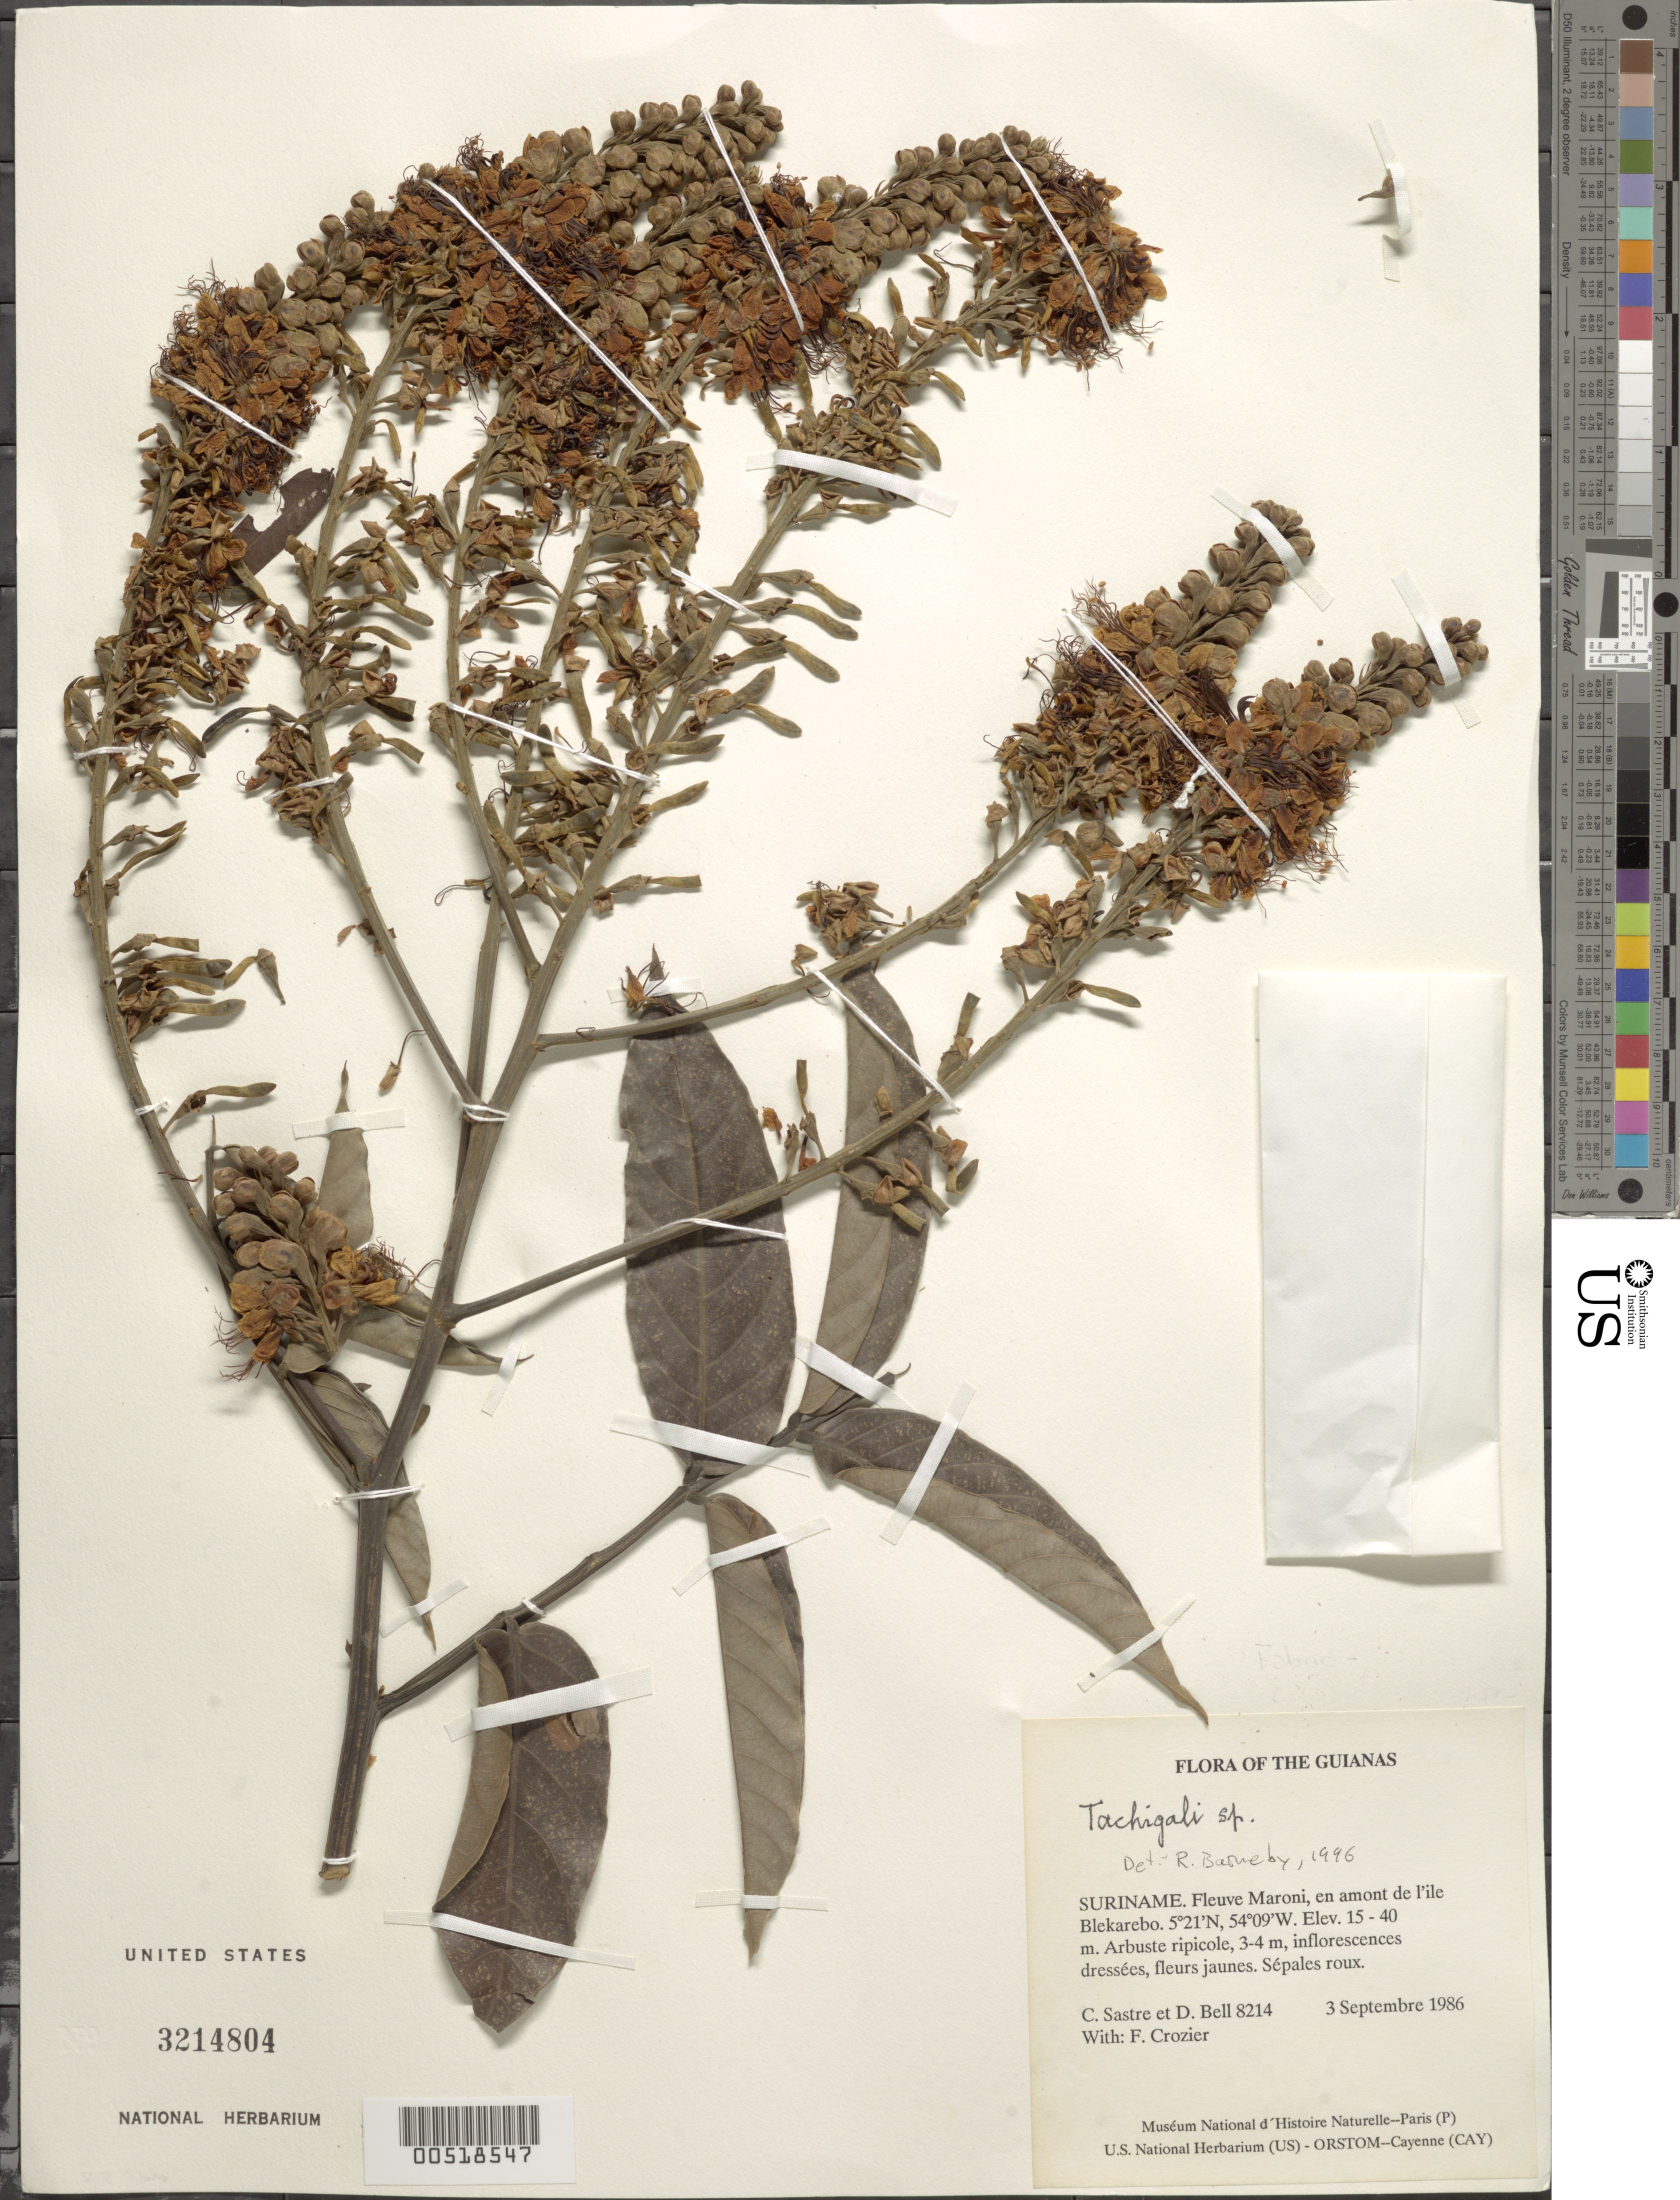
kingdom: Plantae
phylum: Tracheophyta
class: Magnoliopsida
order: Fabales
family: Fabaceae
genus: Tachigali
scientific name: Tachigali sp.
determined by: Barneby, Rupert C., (NY)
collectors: C. H. L. Sastre, D. A. Bell & F. Crozier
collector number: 8214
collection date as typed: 3 September 1986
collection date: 1986-09-03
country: Suriname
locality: Fleuve Maroni, en amont de l'ile Blekarebo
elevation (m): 15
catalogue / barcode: US 3214804